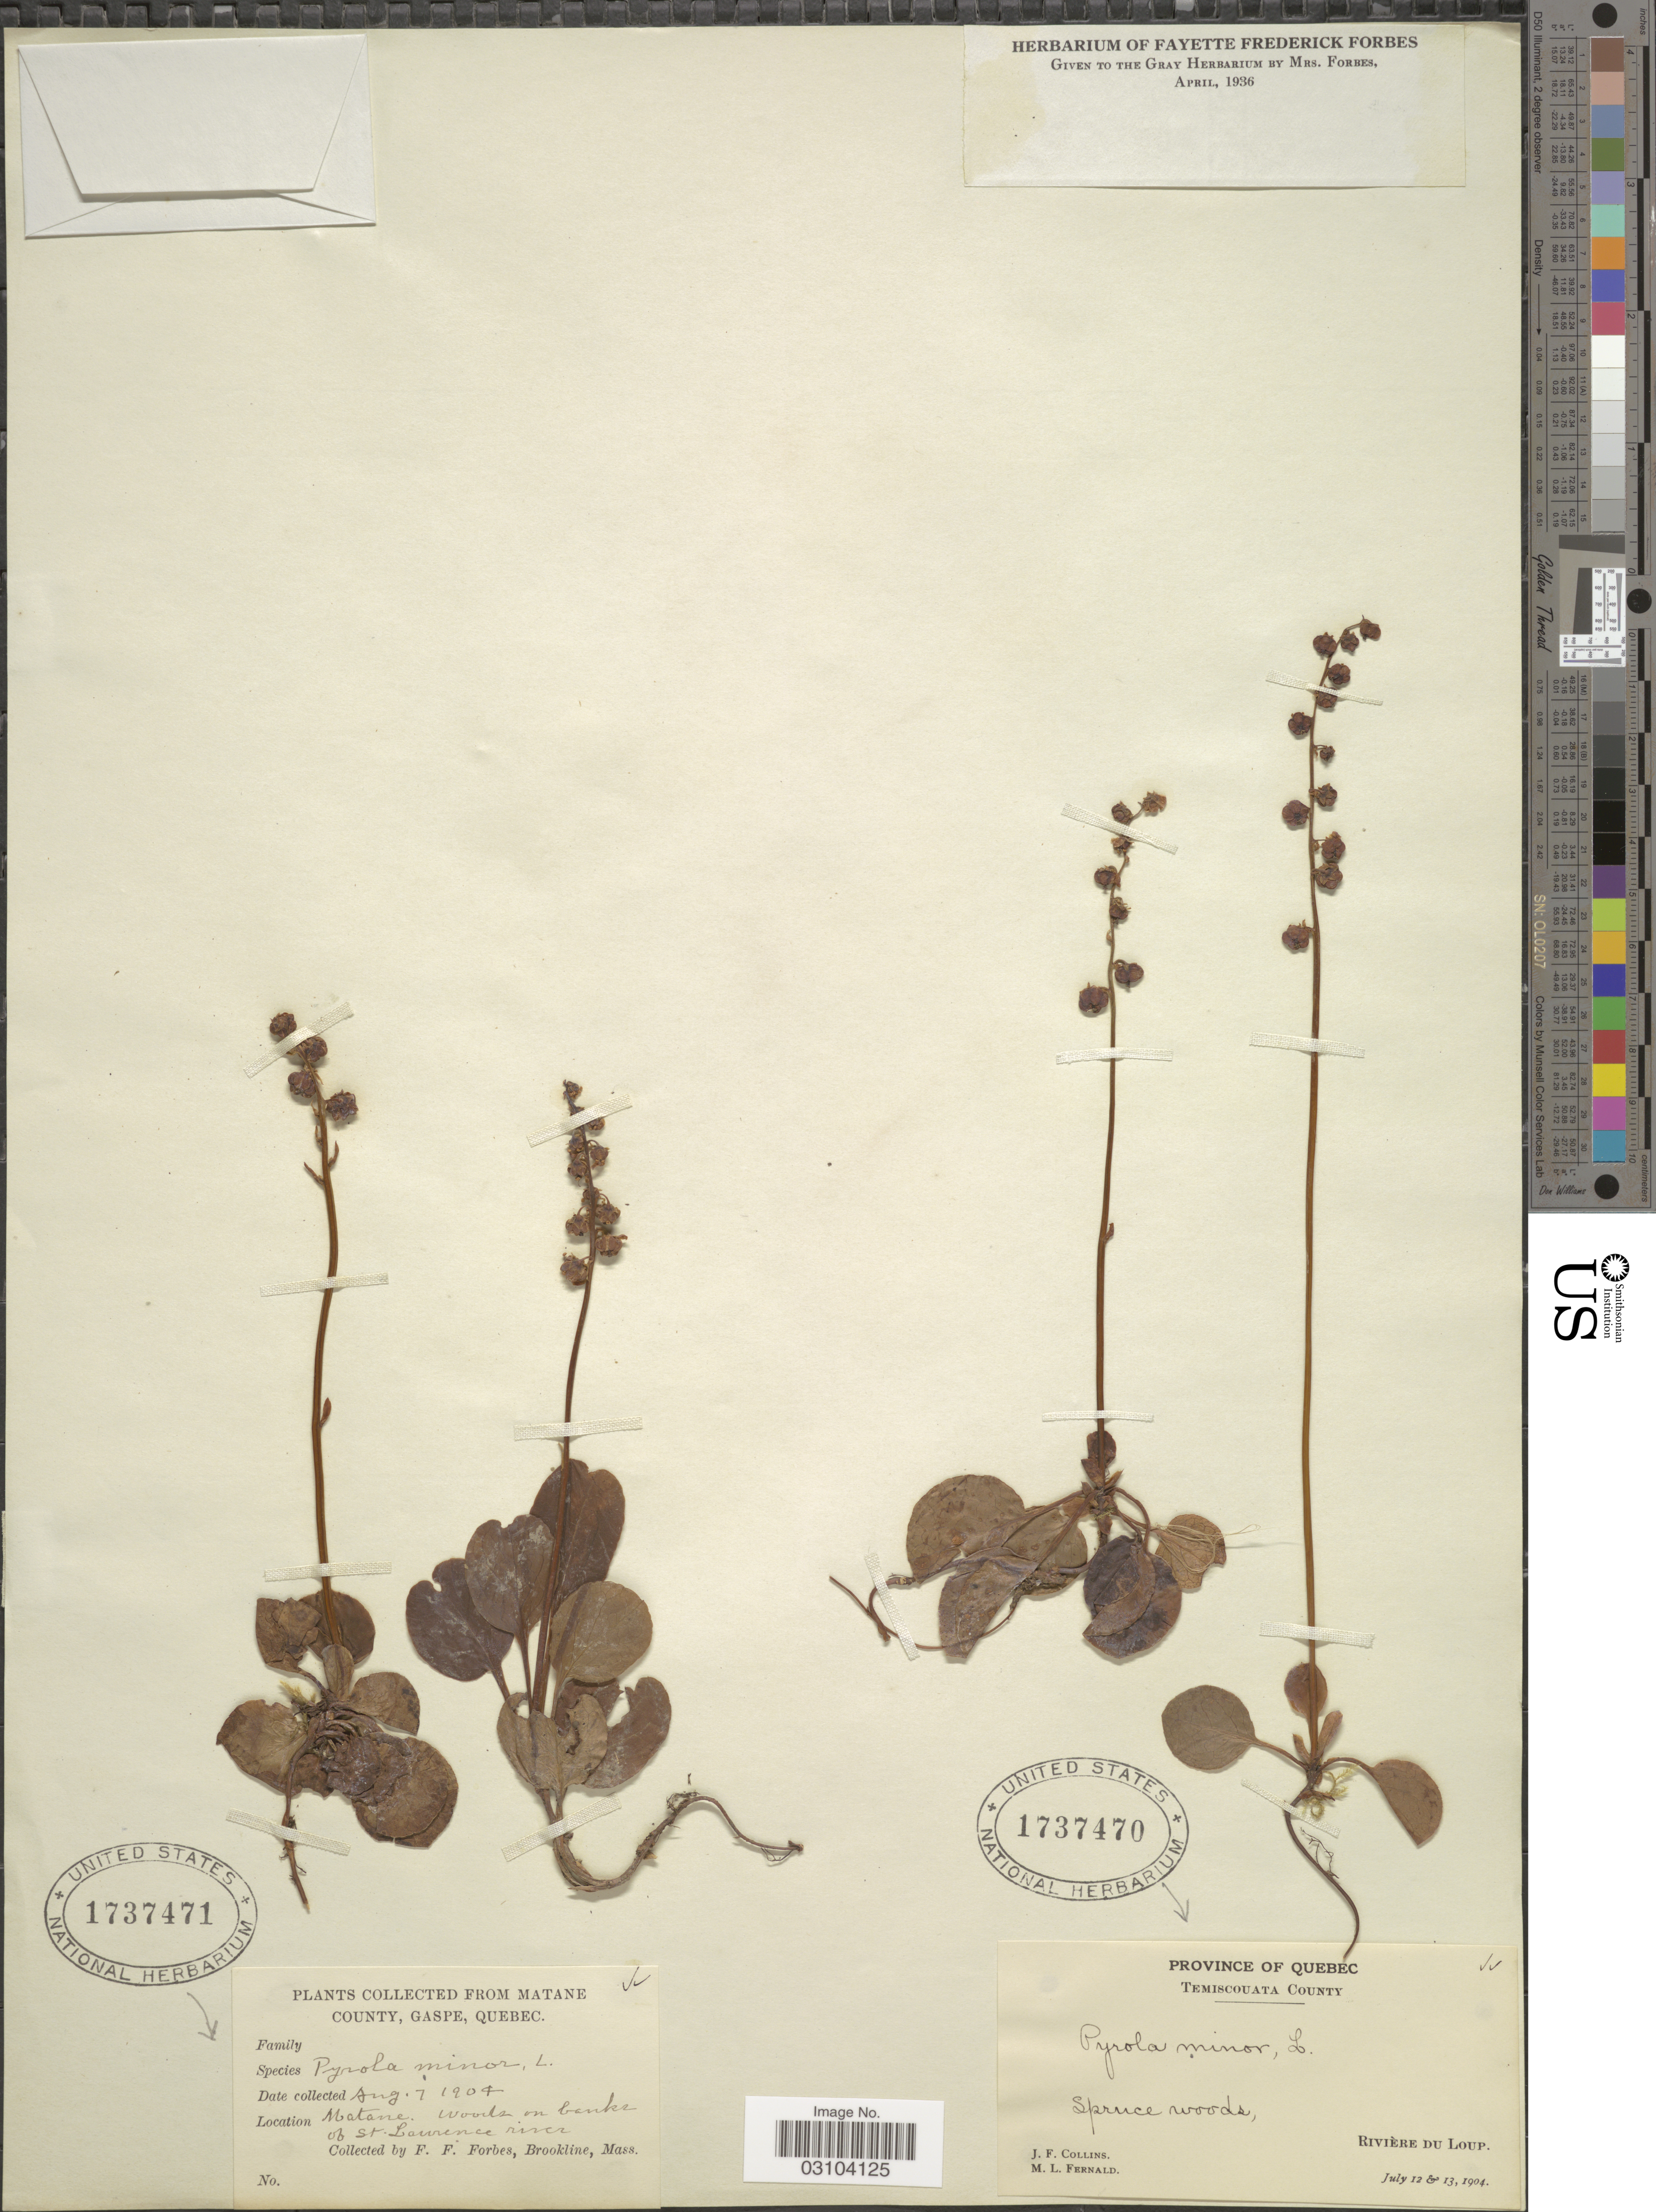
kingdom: Plantae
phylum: Tracheophyta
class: Magnoliopsida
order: Ericales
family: Ericaceae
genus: Pyrola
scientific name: Pyrola minor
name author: L.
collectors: F. Forbes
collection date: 1904-08-07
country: Canada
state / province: Quebec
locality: Matane County, Gaspe. Matane. Woods on banks of St. Lawrence river.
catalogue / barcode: US 1737471